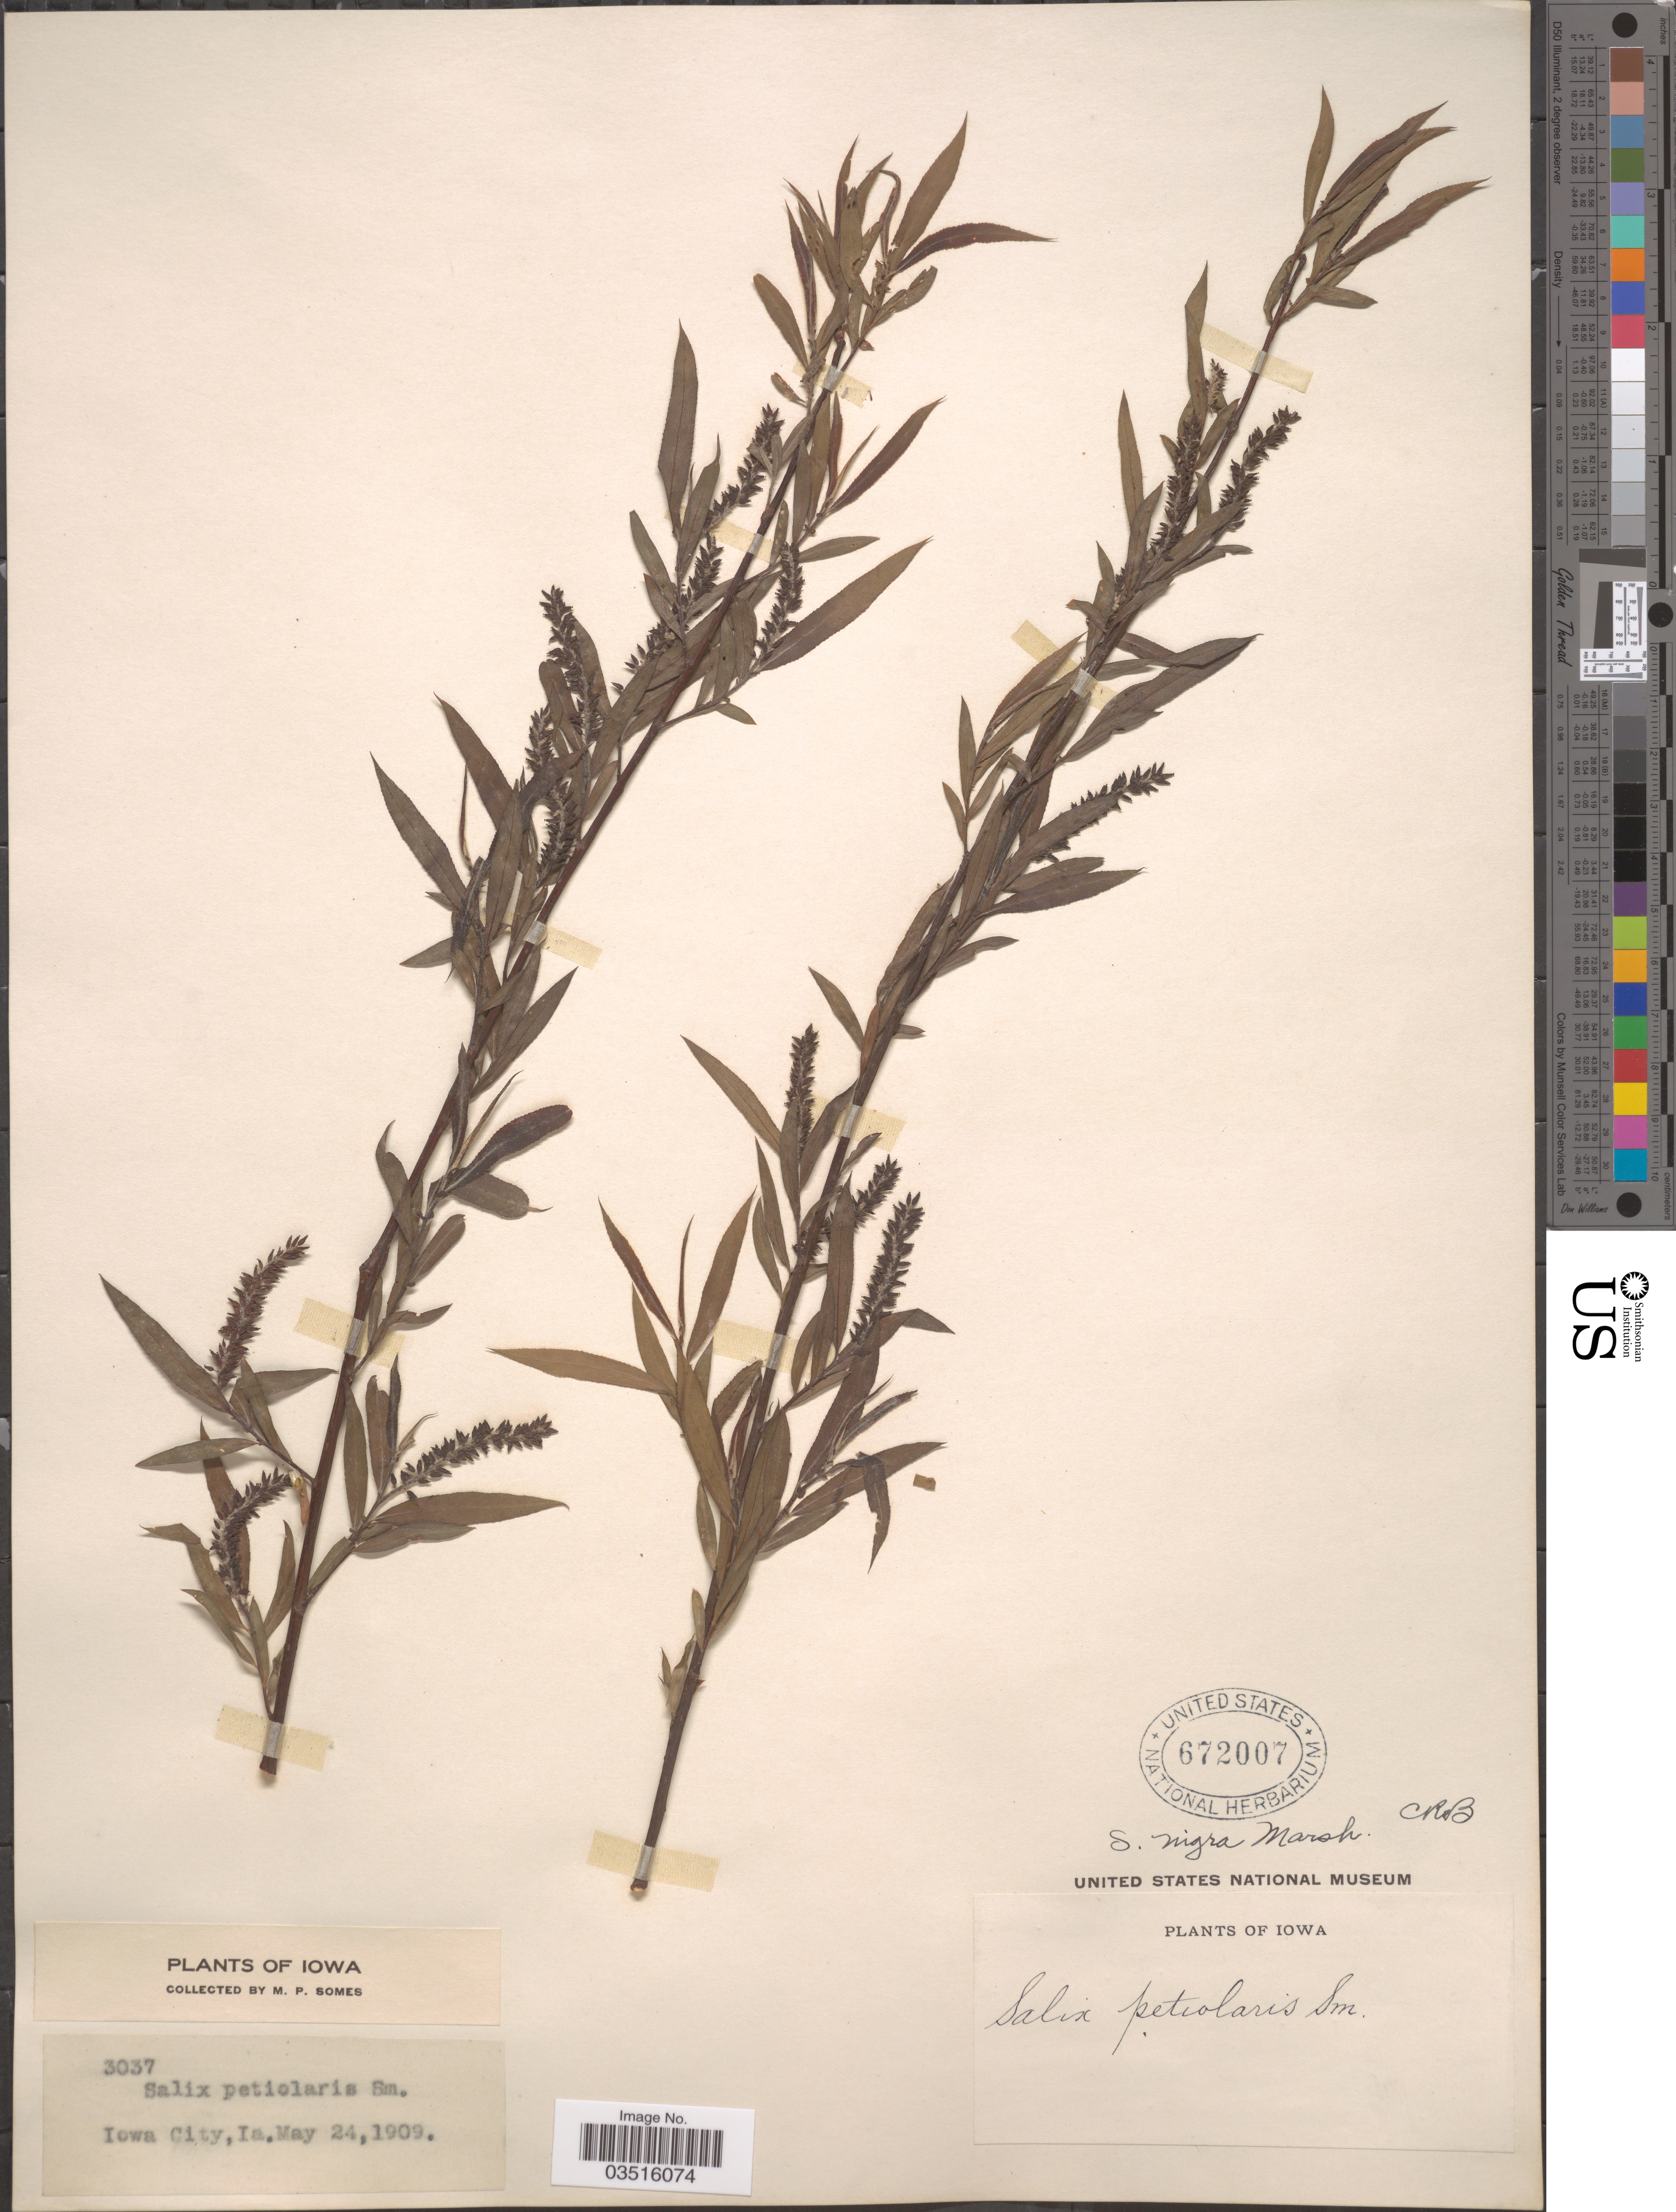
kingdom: Plantae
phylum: Tracheophyta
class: Magnoliopsida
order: Malpighiales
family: Salicaceae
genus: Salix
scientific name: Salix nigra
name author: Marshall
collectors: M. Somes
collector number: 3037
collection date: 1909-05-24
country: United States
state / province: Iowa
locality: Iowa City, Ia.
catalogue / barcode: US 672007